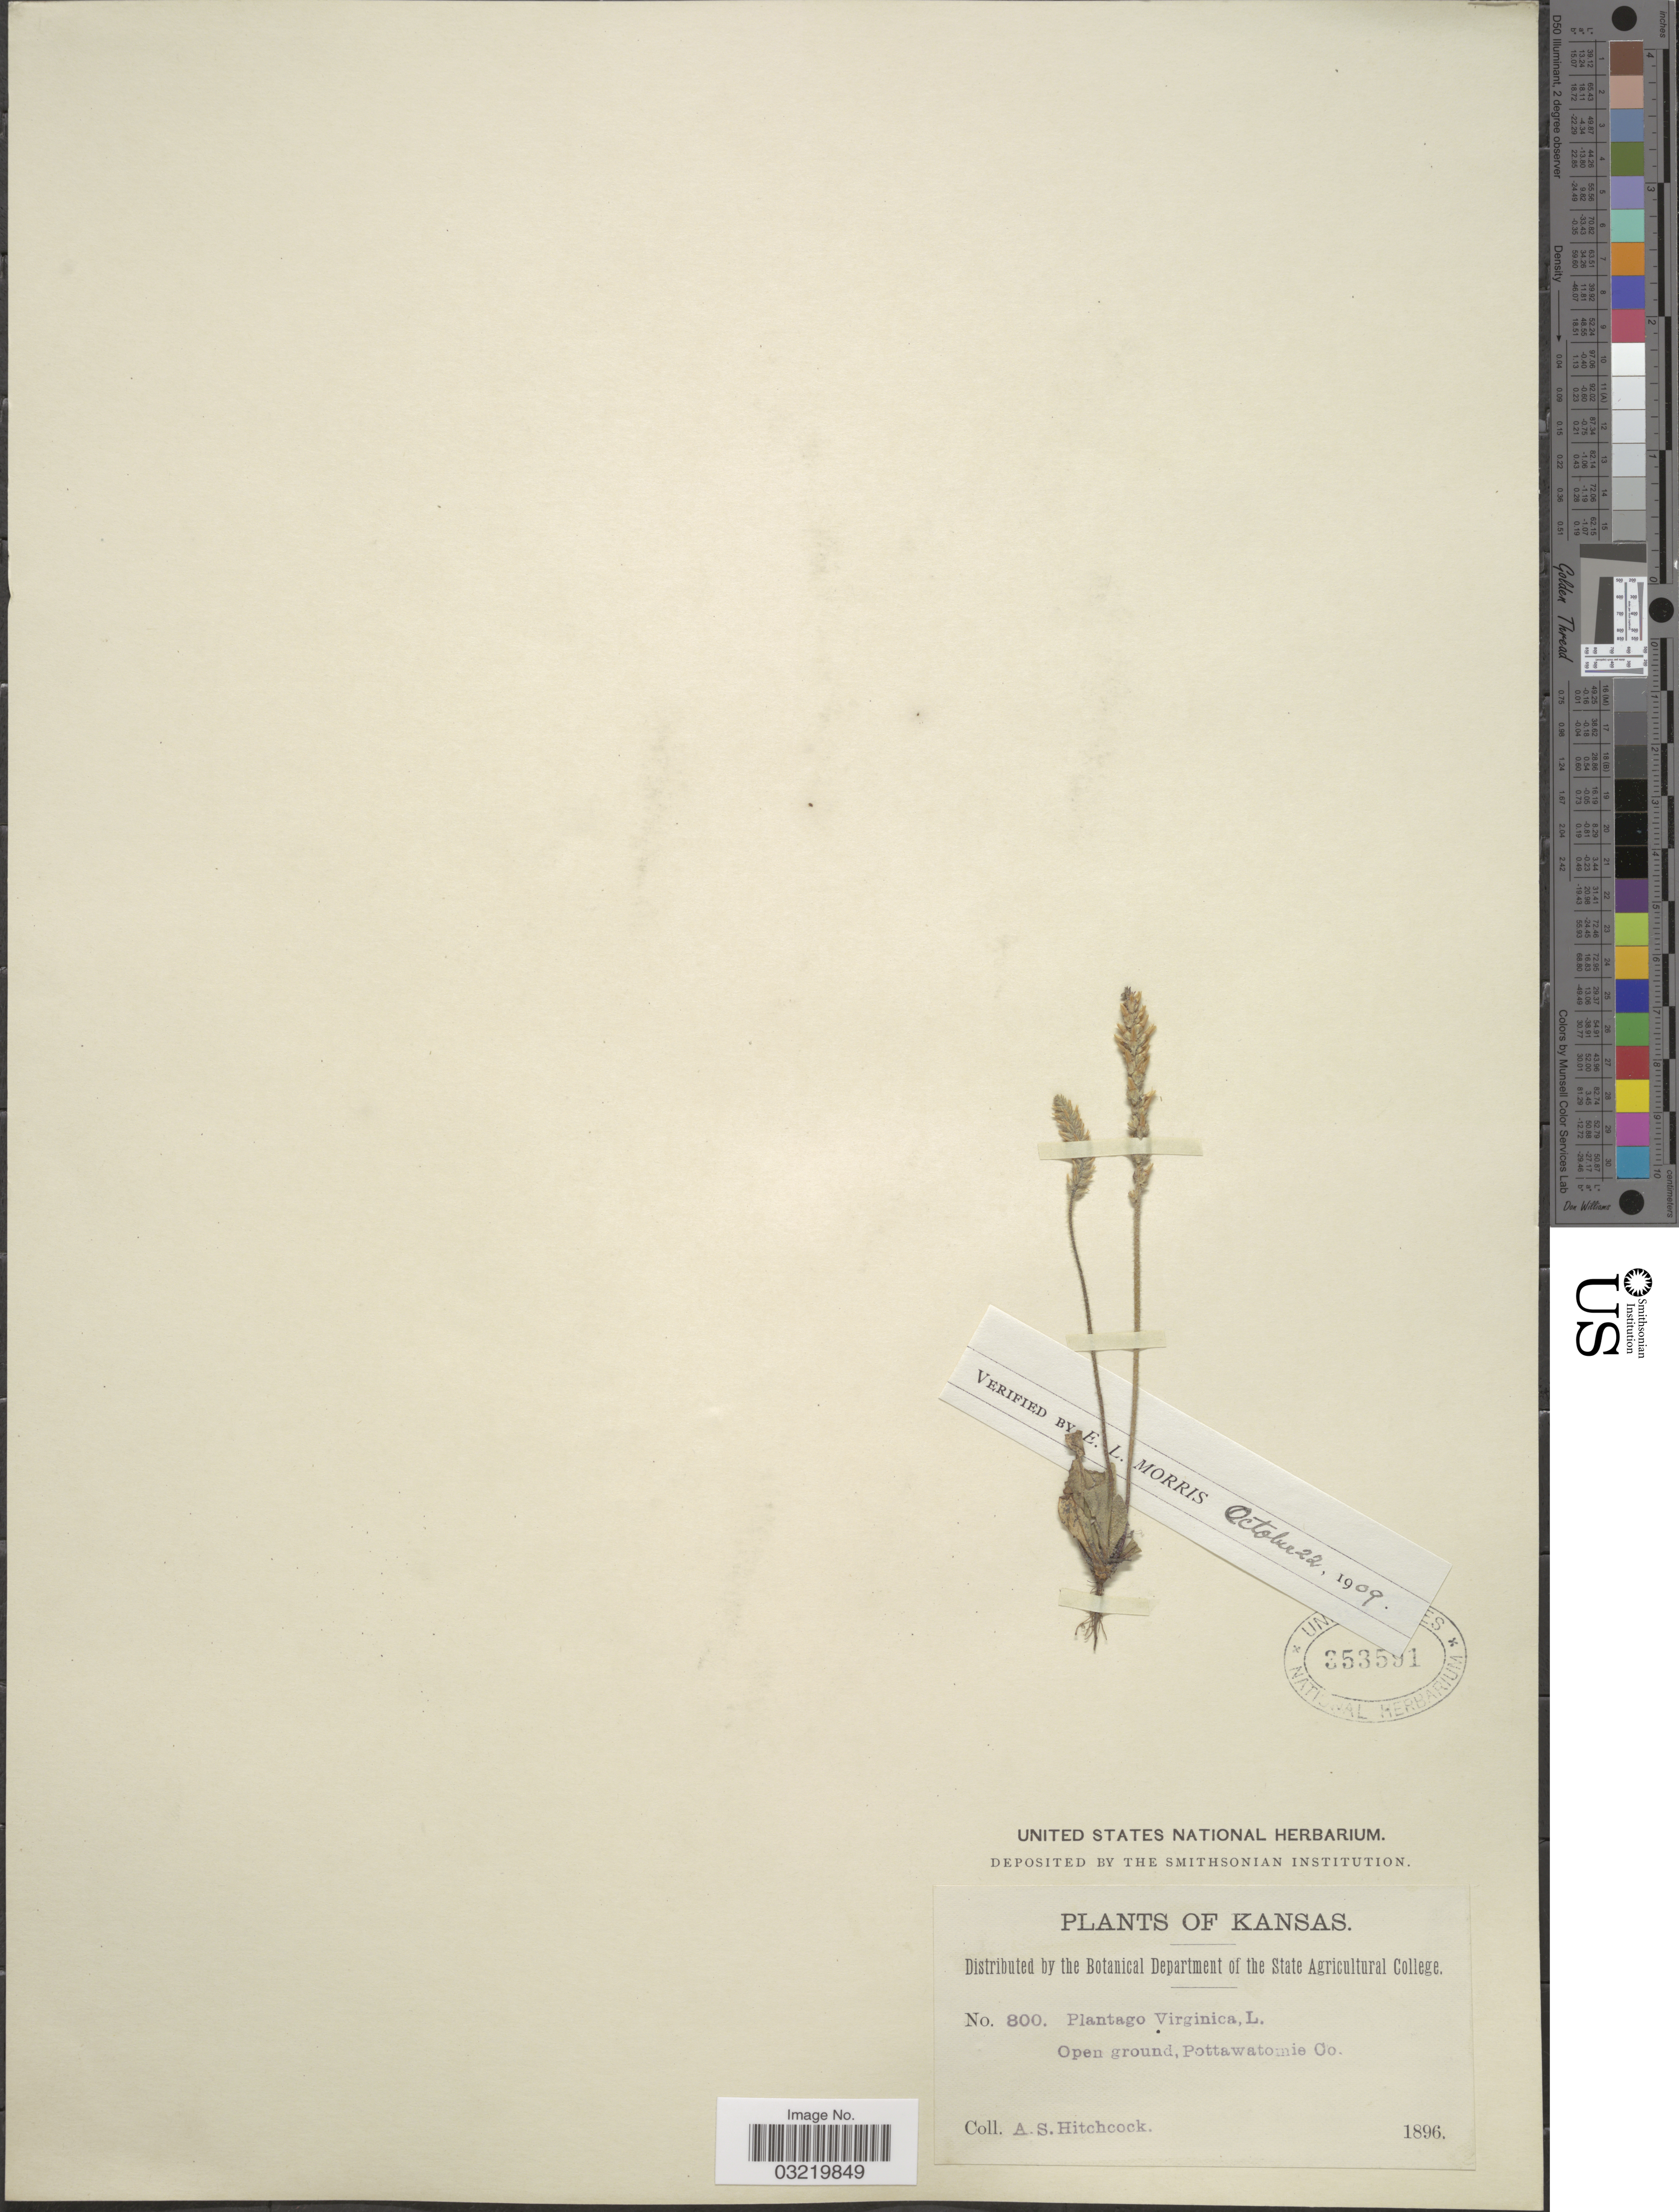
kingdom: Plantae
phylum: Tracheophyta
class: Magnoliopsida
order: Lamiales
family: Plantaginaceae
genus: Plantago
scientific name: Plantago virginica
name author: L.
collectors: A. S. Hitchcock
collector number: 800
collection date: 1896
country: United States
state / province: Kansas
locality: Open ground, Pottawatomie Co.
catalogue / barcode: US 353591